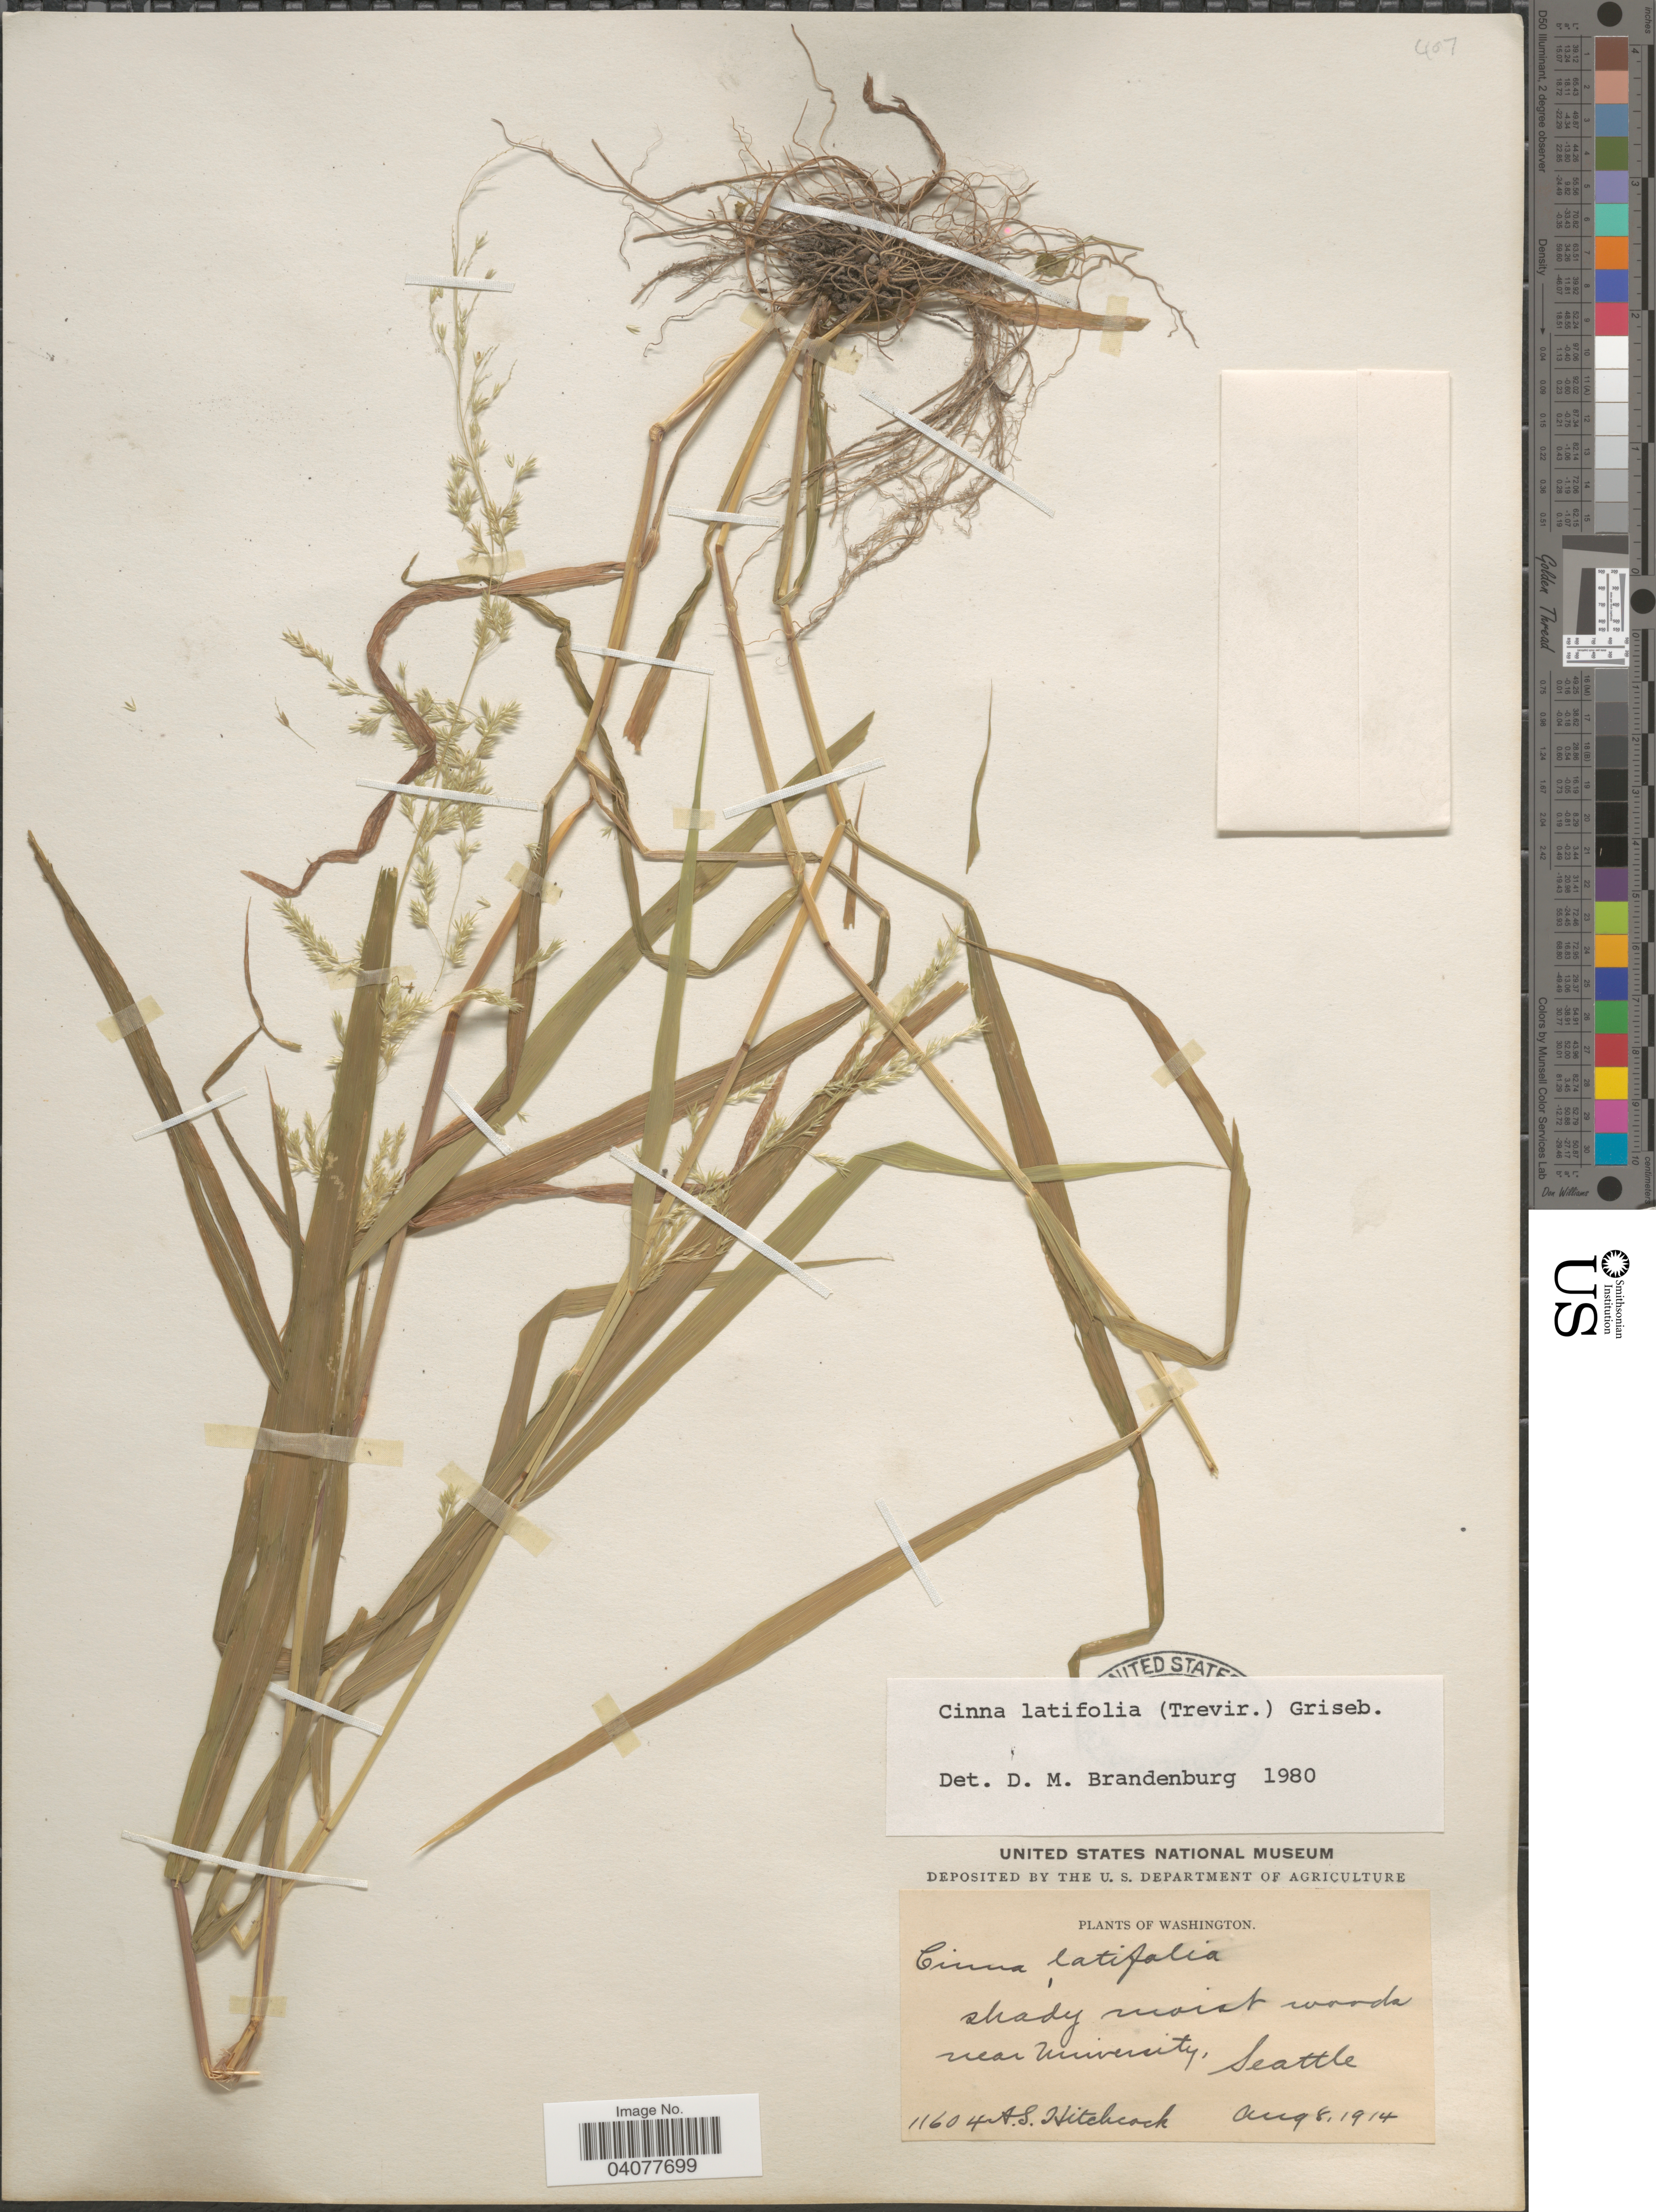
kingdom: Plantae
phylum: Tracheophyta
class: Liliopsida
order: Poales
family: Poaceae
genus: Cinna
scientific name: Cinna latifolia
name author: (Trevir. ex Goeppert) Griseb.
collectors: A. S. Hitchcock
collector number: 11604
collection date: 1914-08-08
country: United States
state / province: Washington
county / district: King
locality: Shady moist woods near University, Seattle.